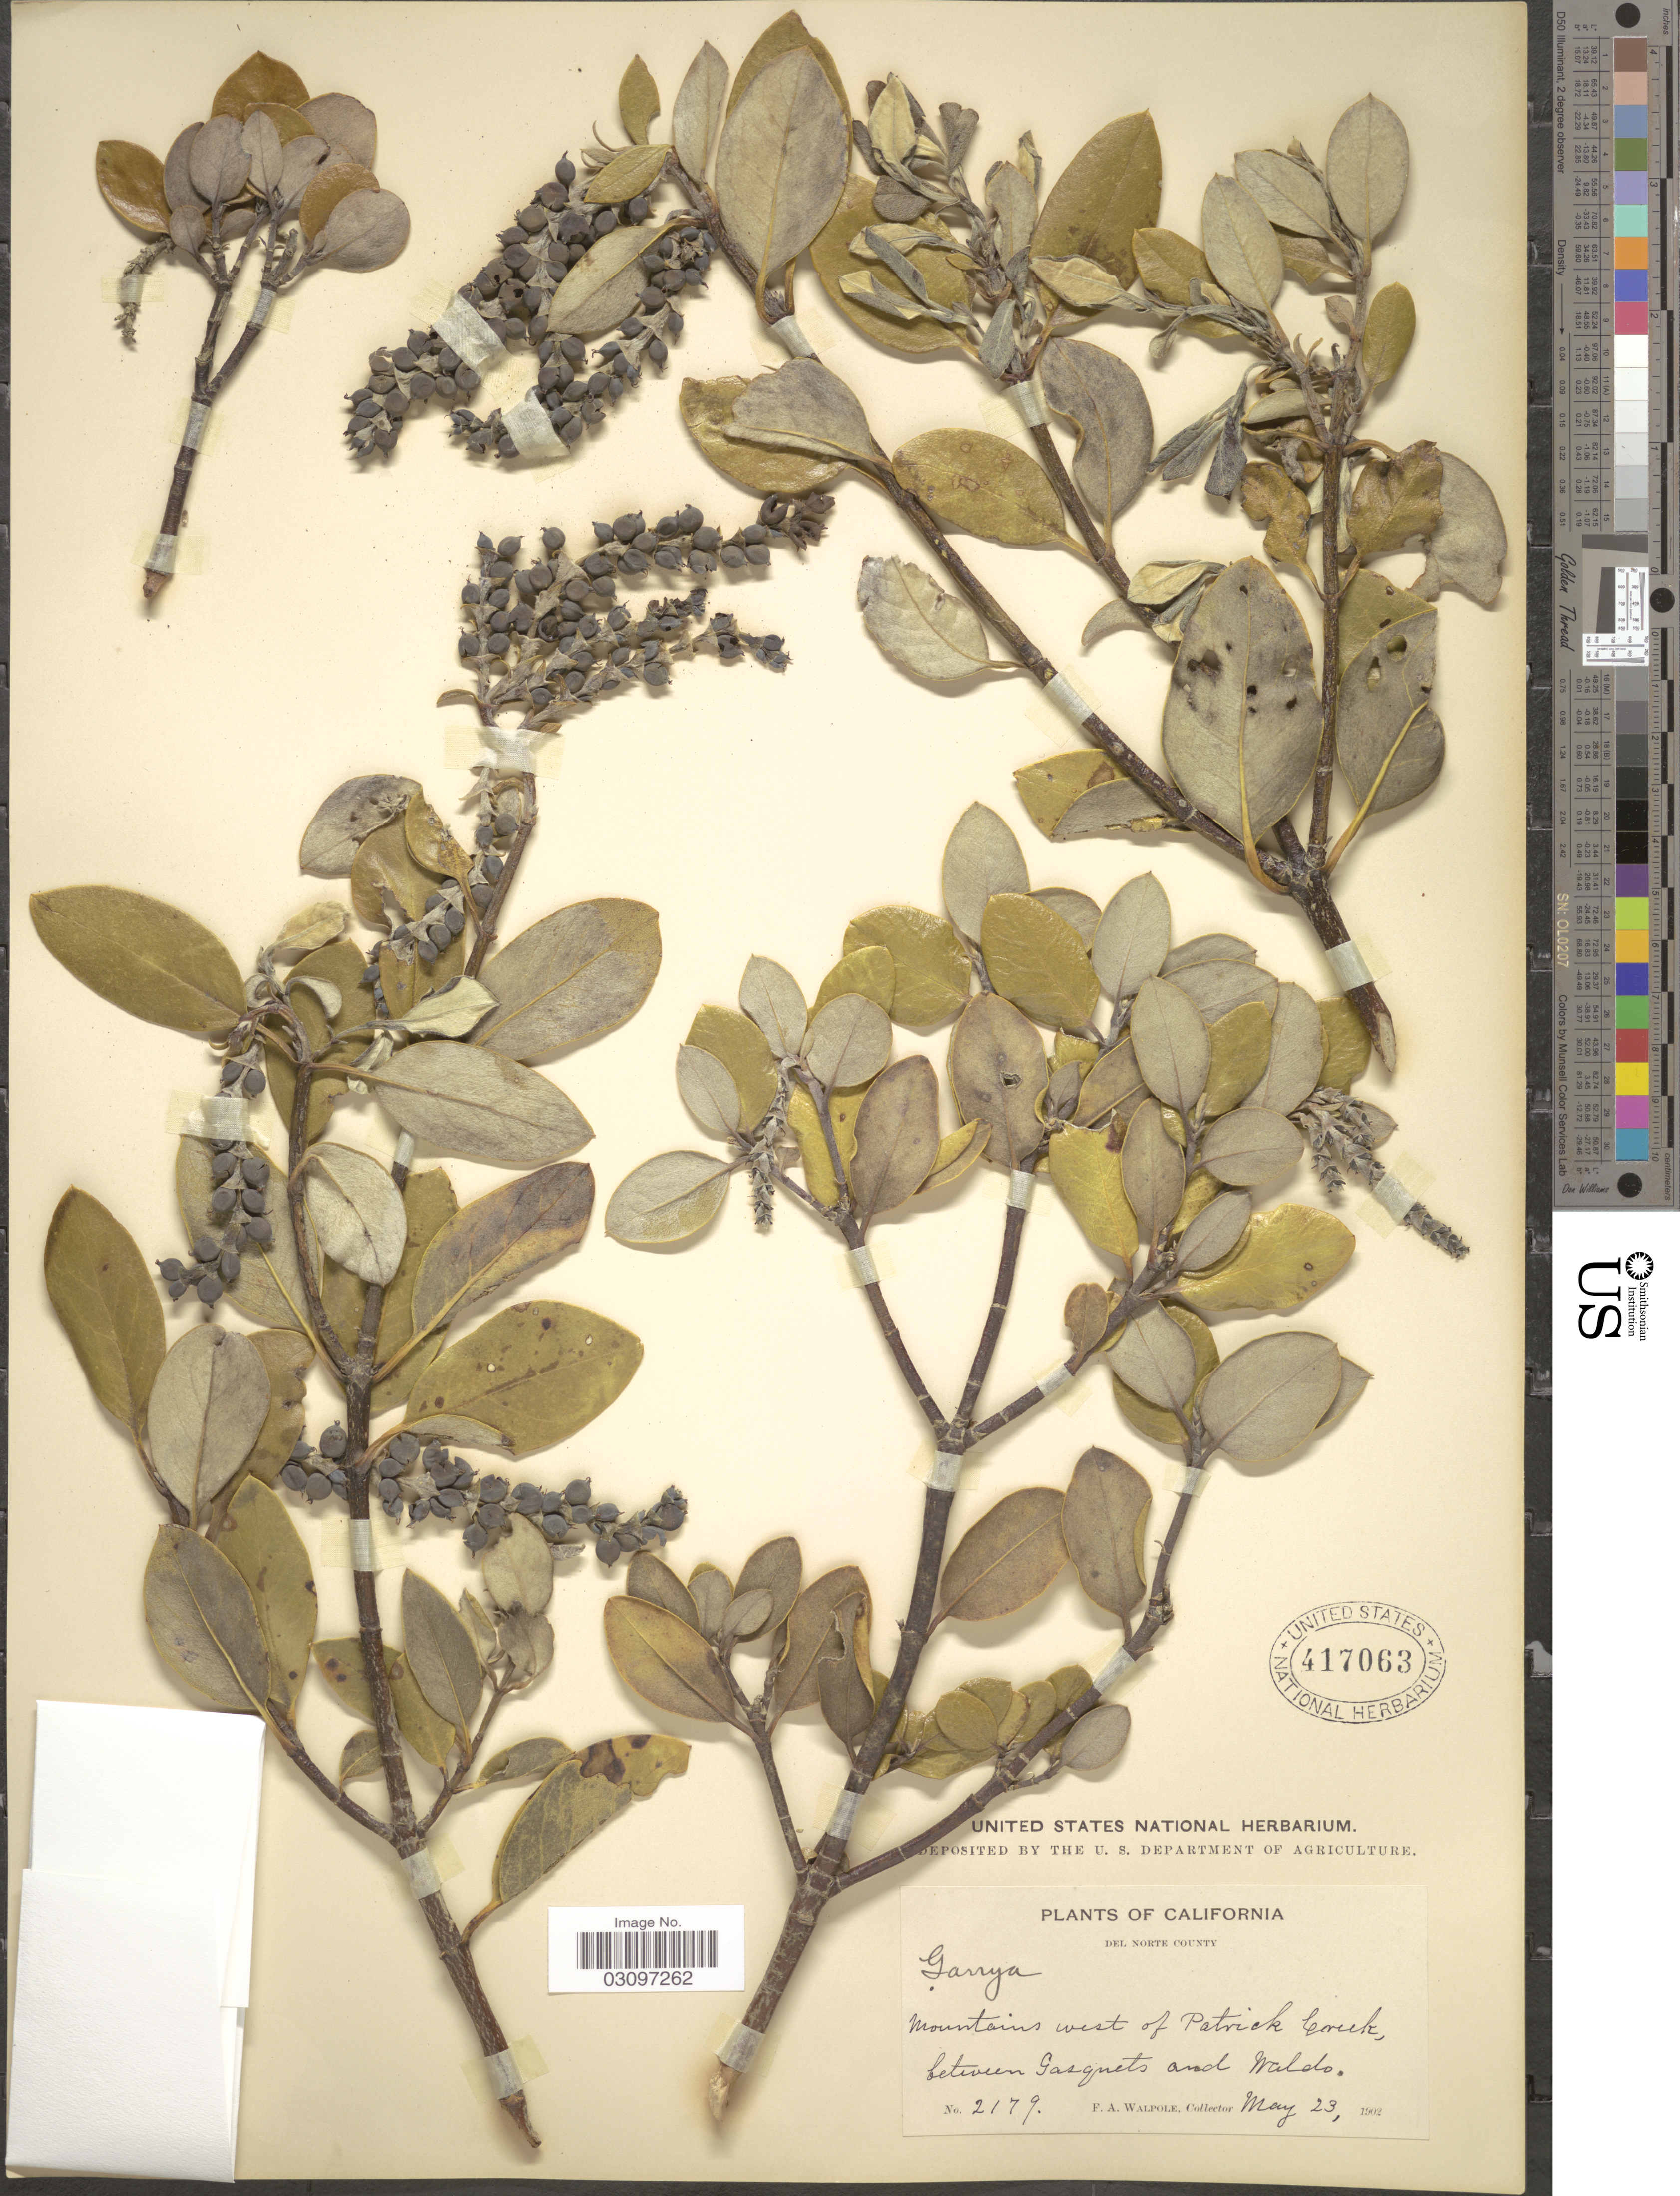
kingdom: Plantae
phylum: Tracheophyta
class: Magnoliopsida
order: Garryales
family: Garryaceae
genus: Garrya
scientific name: Garrya buxifolia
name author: A. Gray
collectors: F. Walpole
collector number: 2179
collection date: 1902-05-23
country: United States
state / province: California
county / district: Del Norte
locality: Del Norte County. Mountains west of Patrick Creek, between Gasquets and Waldo.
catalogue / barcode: US 417063